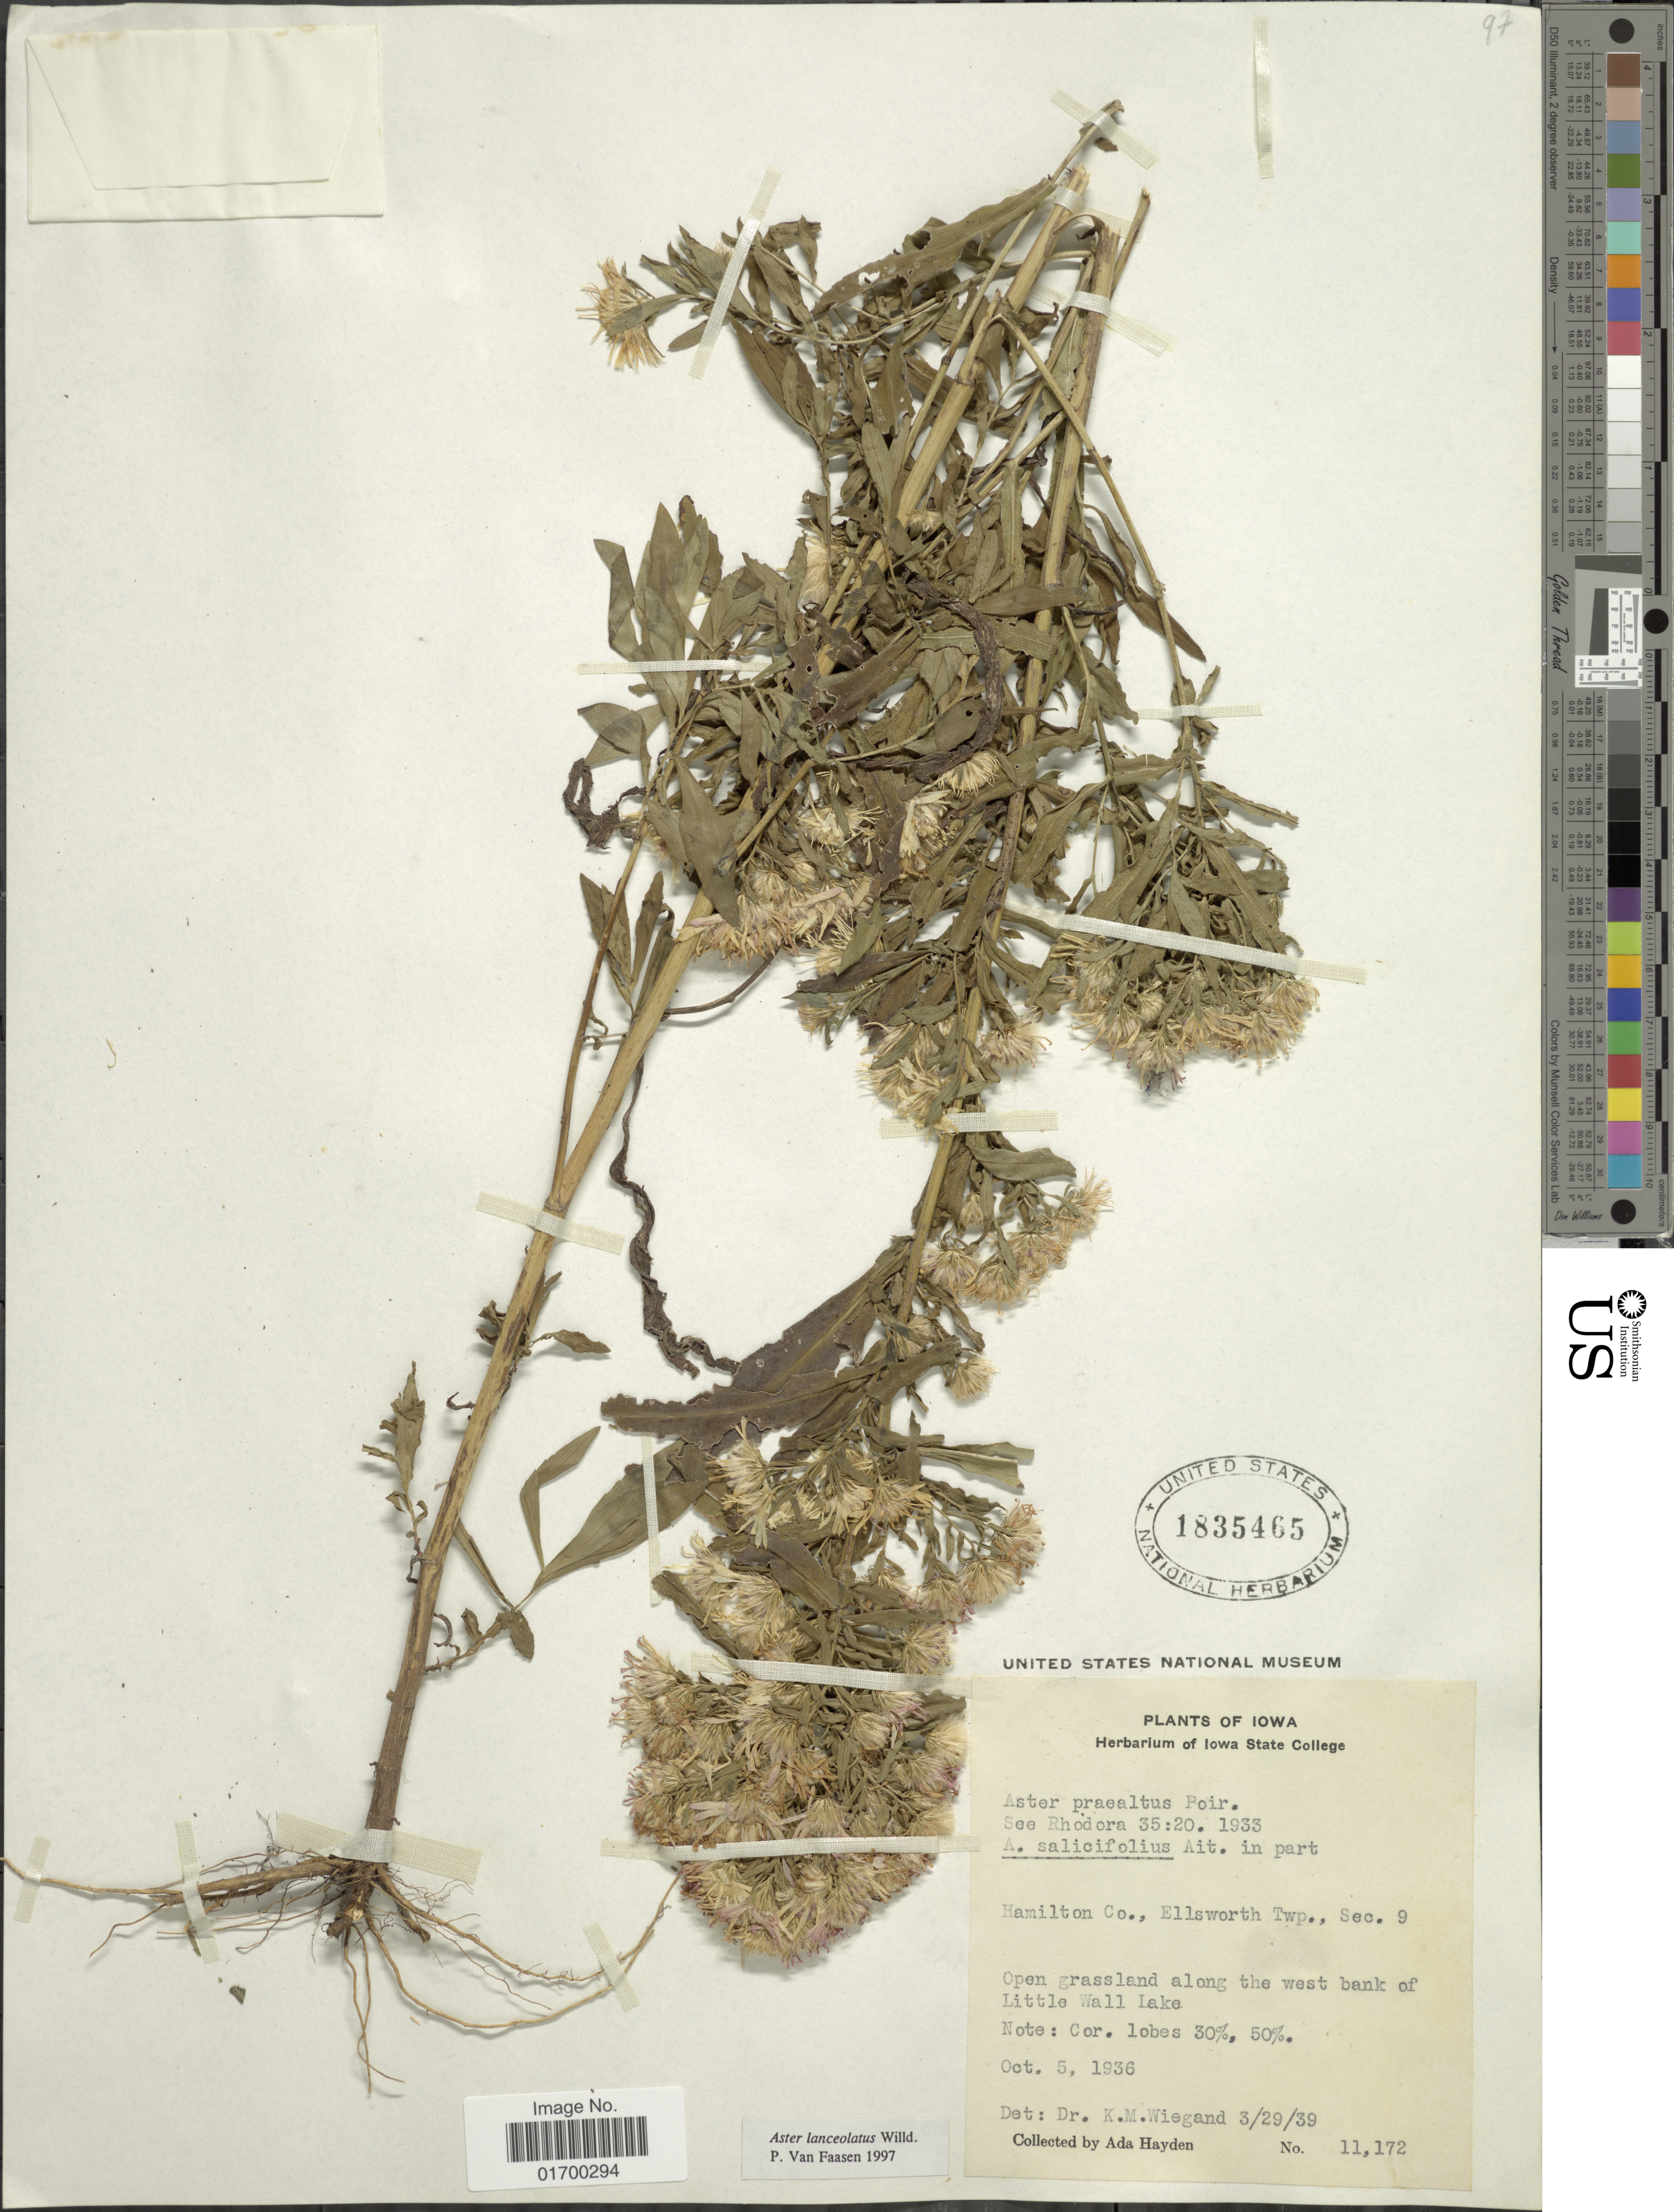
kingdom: Plantae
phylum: Tracheophyta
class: Magnoliopsida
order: Asterales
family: Asteraceae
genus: Symphyotrichum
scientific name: Symphyotrichum lanceolatum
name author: (Willd.) G.L. Nesom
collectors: Ada Hayden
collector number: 11172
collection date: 1936-10-05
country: United States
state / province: Iowa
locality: Hamilton Co., Ellsworth Twp., Sec. 9, Open grassland along the west bank of Little Wall Lake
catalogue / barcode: US 1835465